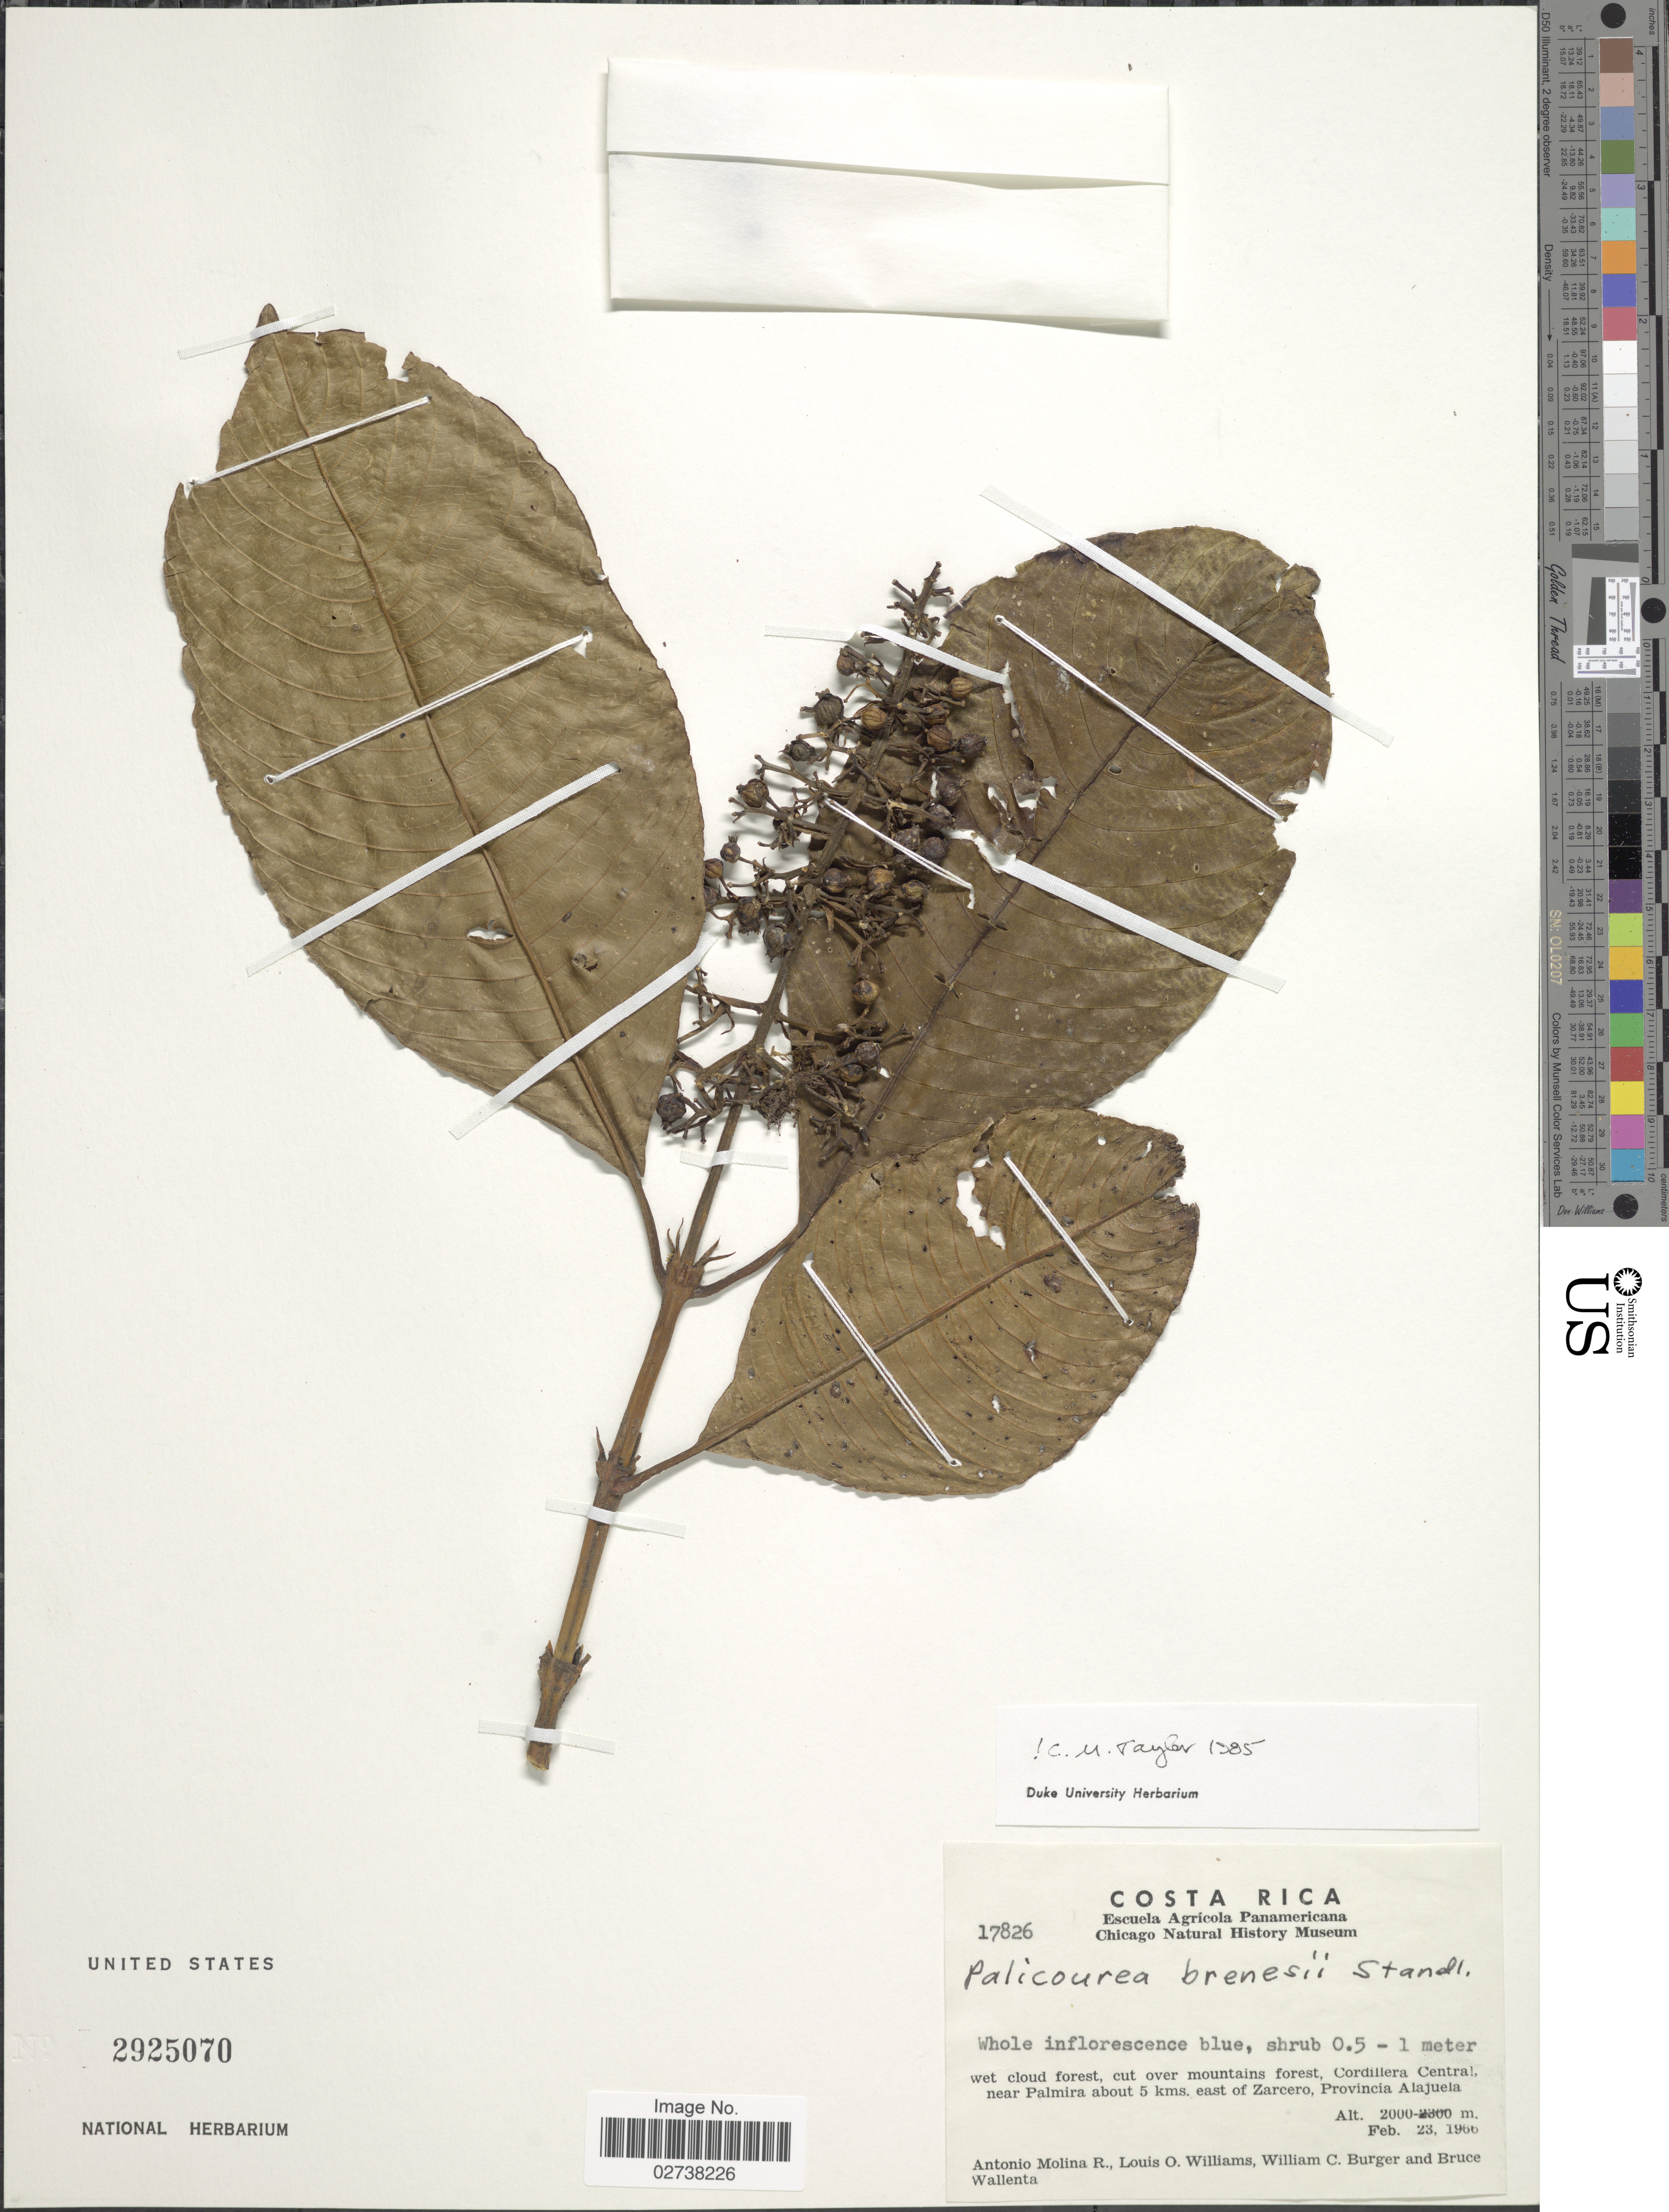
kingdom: Plantae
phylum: Tracheophyta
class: Magnoliopsida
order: Gentianales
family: Rubiaceae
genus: Palicourea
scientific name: Palicourea brenesii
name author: Standl.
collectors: A. Molina R., L. O. Williams, W. Burger & B. Wallenta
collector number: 17826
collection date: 1966-02-23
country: Costa Rica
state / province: Alajuela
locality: Wet cloud forest, cut over mountains forest, Cordillera Central near Palmira about 5 kms. east of Zarcero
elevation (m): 2000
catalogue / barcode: US 2925070